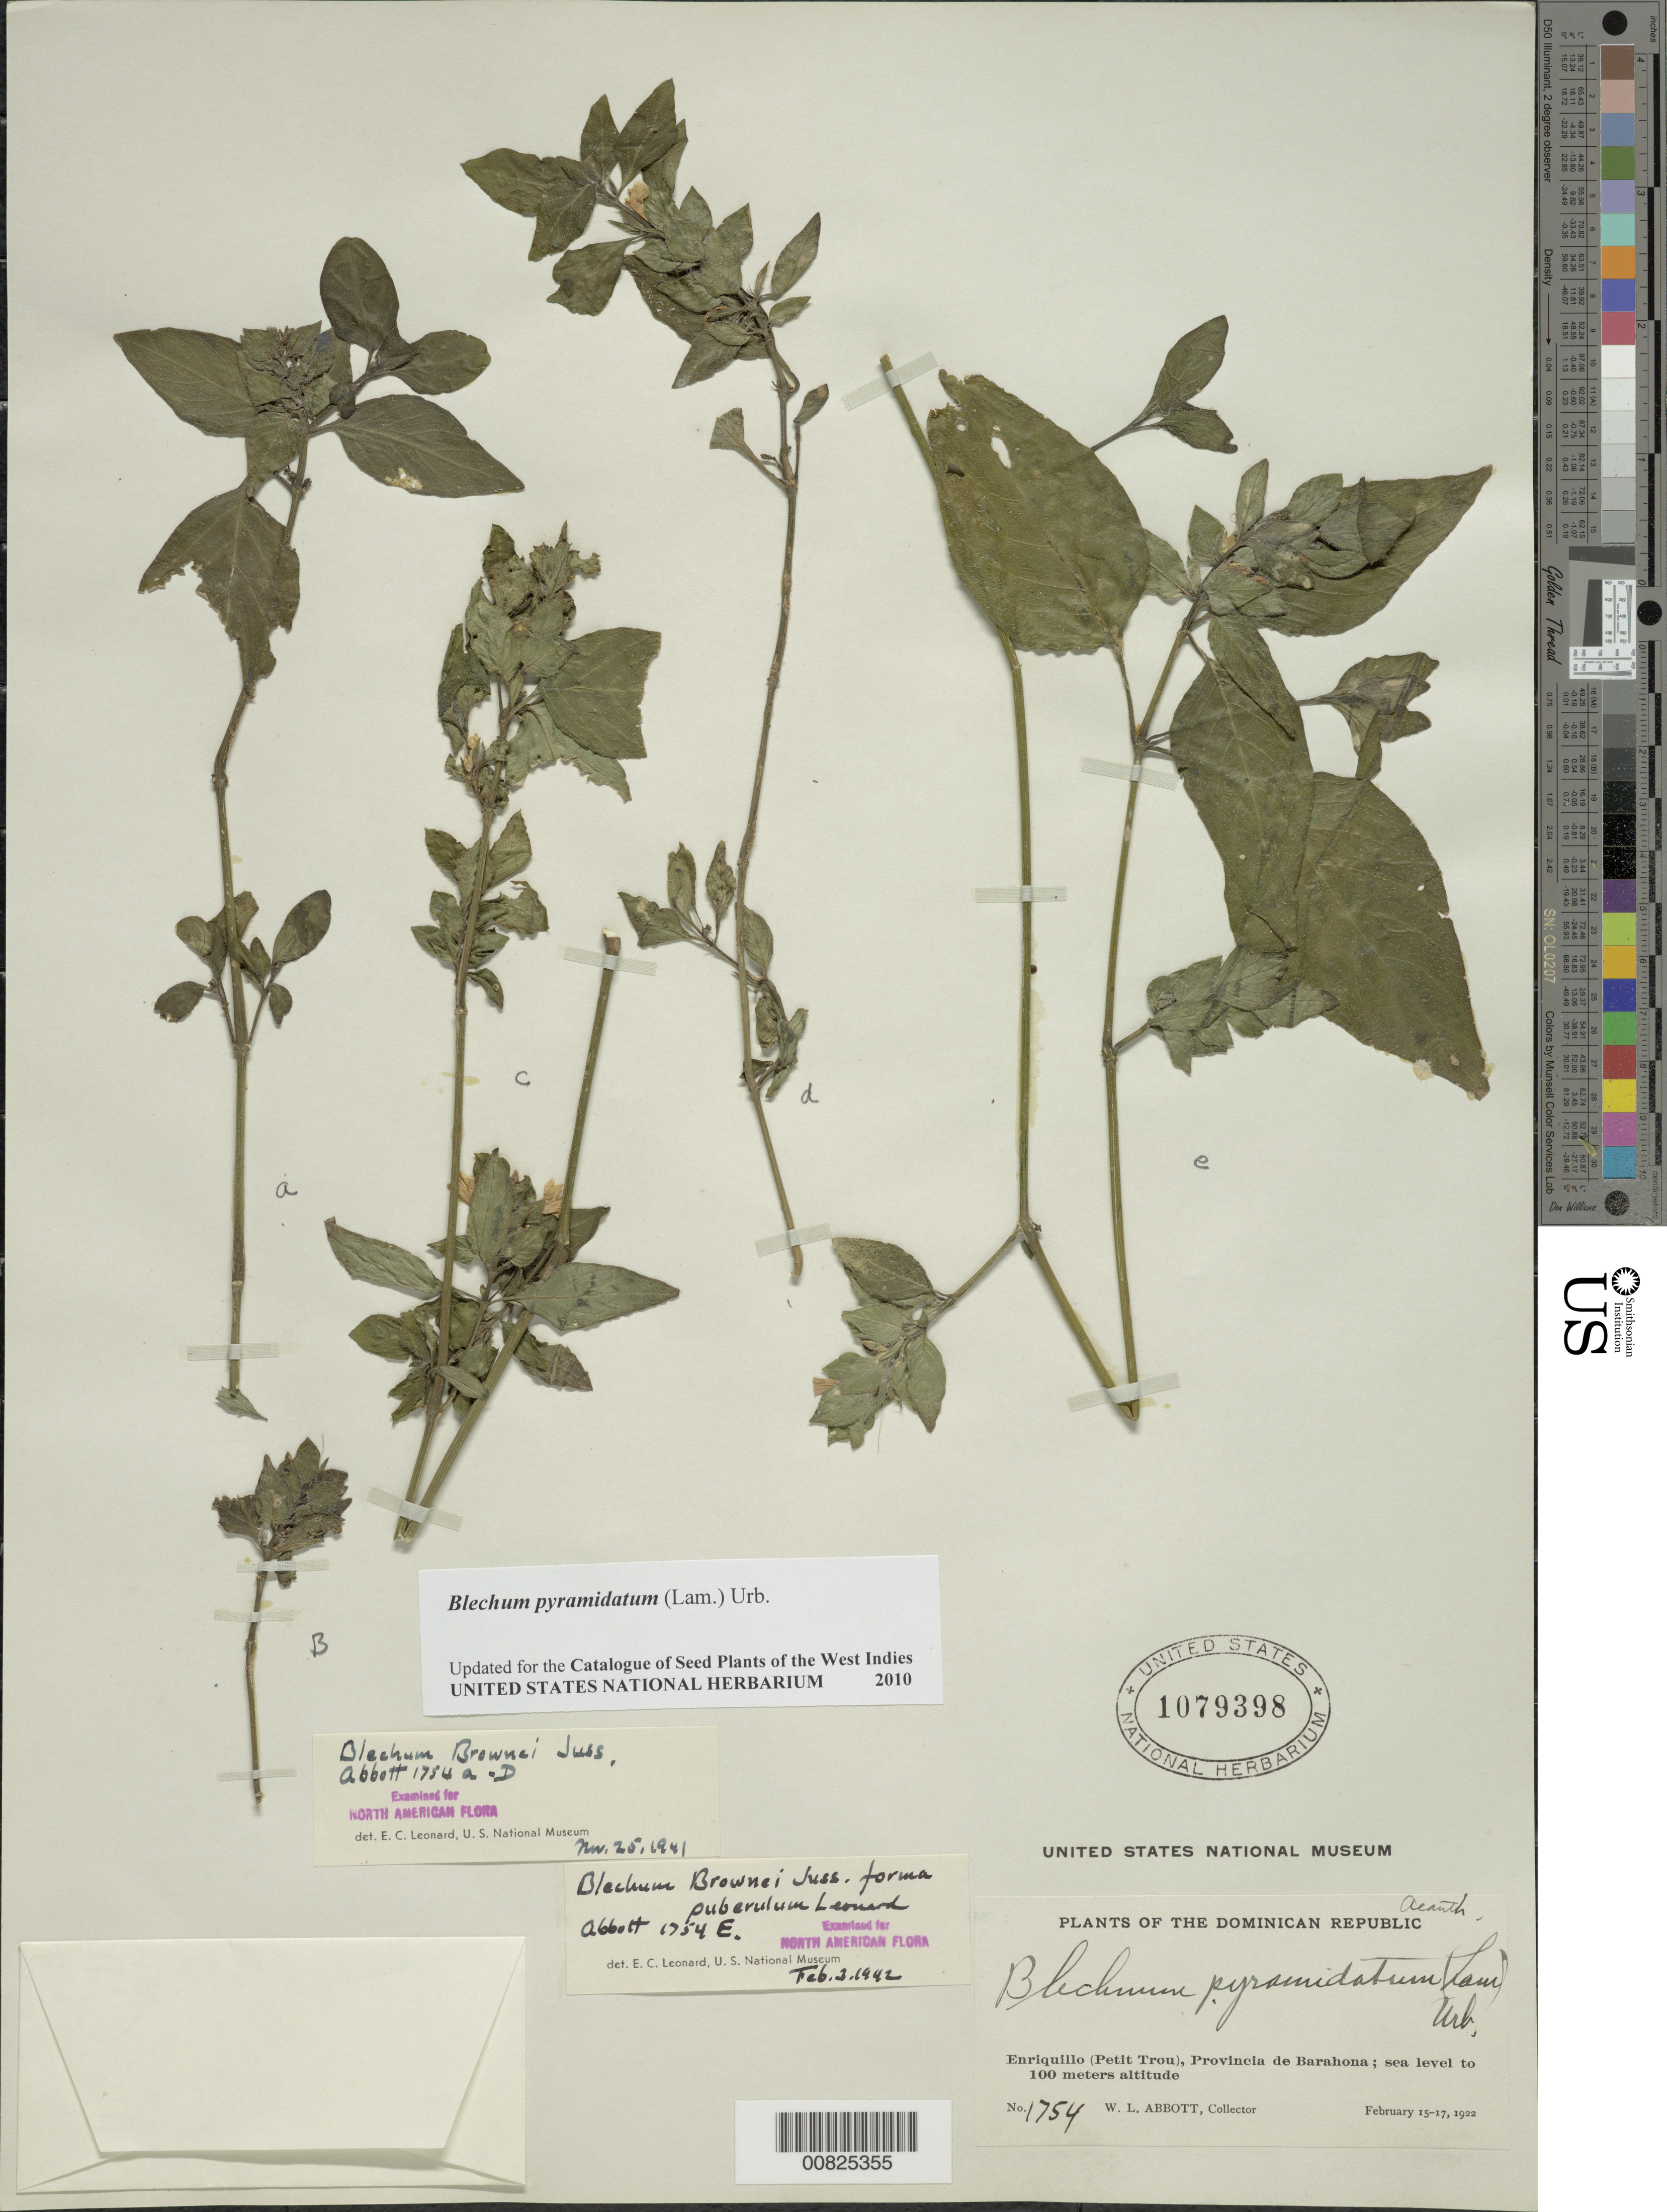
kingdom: Plantae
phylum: Tracheophyta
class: Magnoliopsida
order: Lamiales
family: Acanthaceae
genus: Blechum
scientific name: Blechum pyramidatum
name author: (Lam.) Urb.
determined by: Leonard, Emery C., (US)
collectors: W. L. Abbott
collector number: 1754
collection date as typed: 15 Feb 1922 to 17 Feb 1922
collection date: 1922-02-15/1922-02-17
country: Dominican Republic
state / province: Barahona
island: Hispaniola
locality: Enriquillo (Petit Trou)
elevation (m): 0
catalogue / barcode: US 1079398